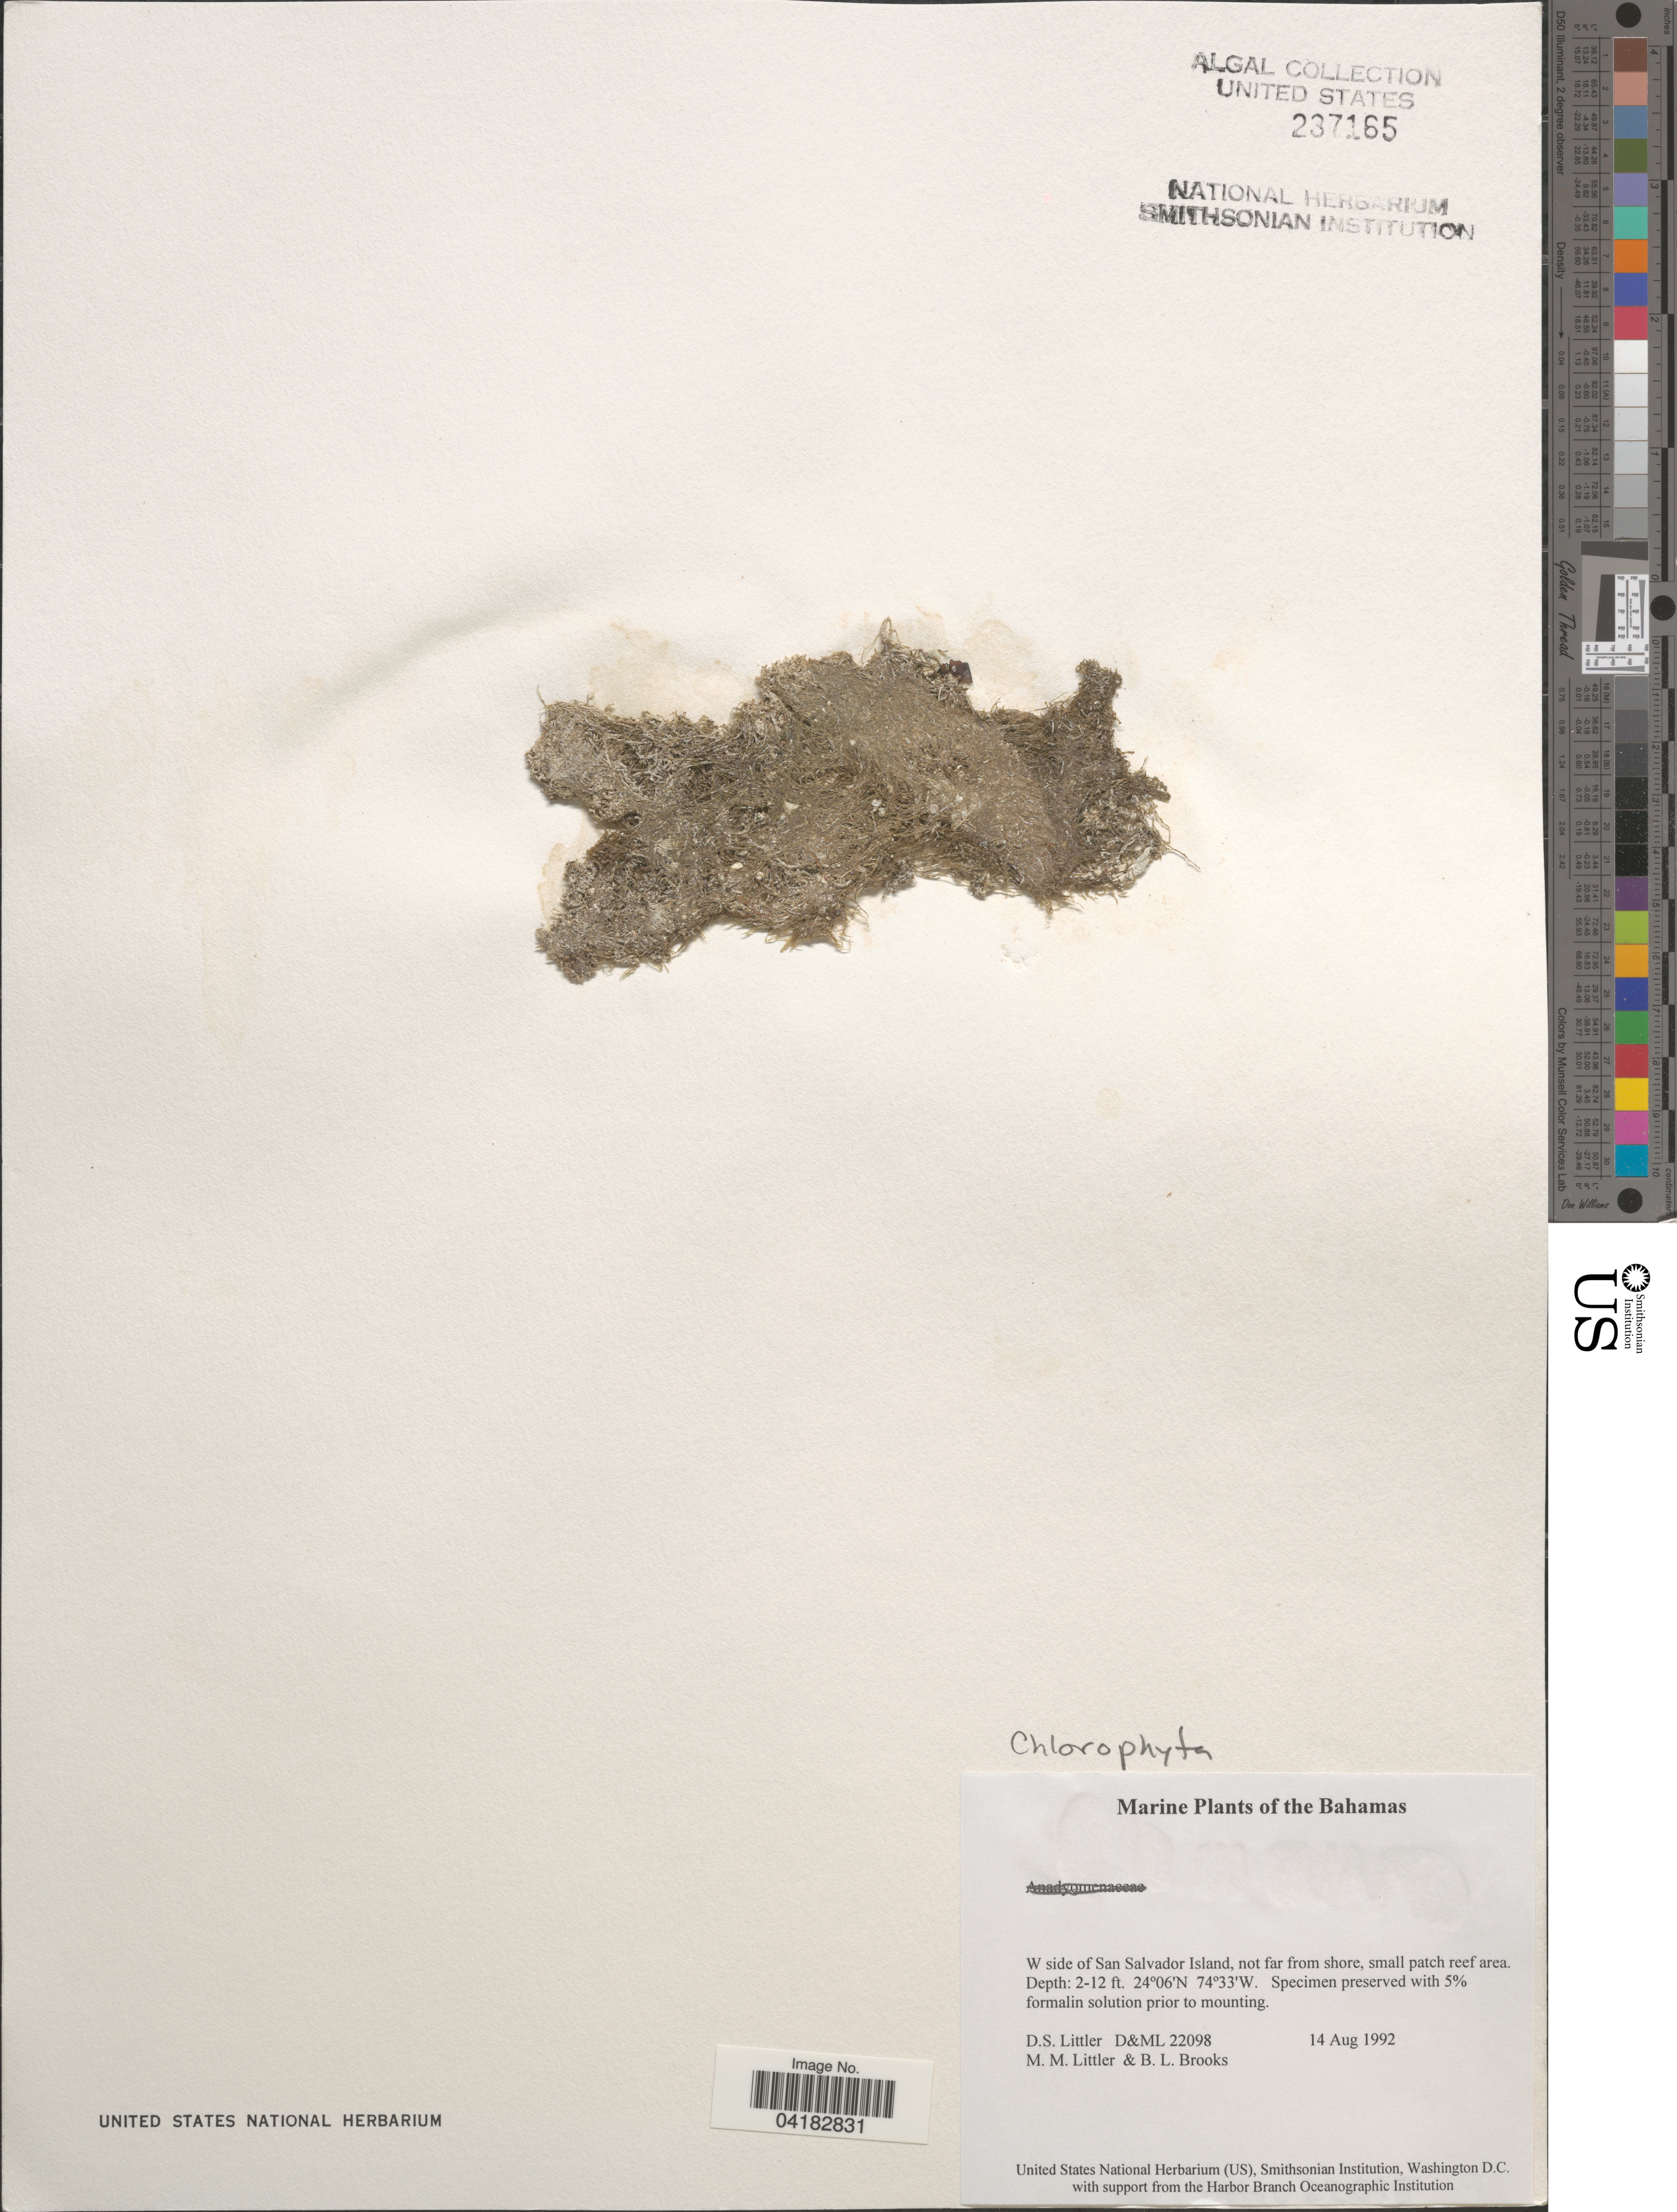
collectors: D. S. Littler & B. Brooks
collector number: D&ML22098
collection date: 1992-08-14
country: Bahamas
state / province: San Salvador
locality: W side of San Salvador Island, not far from shore, small patch reef area.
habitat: small patch reef area.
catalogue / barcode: US 237165